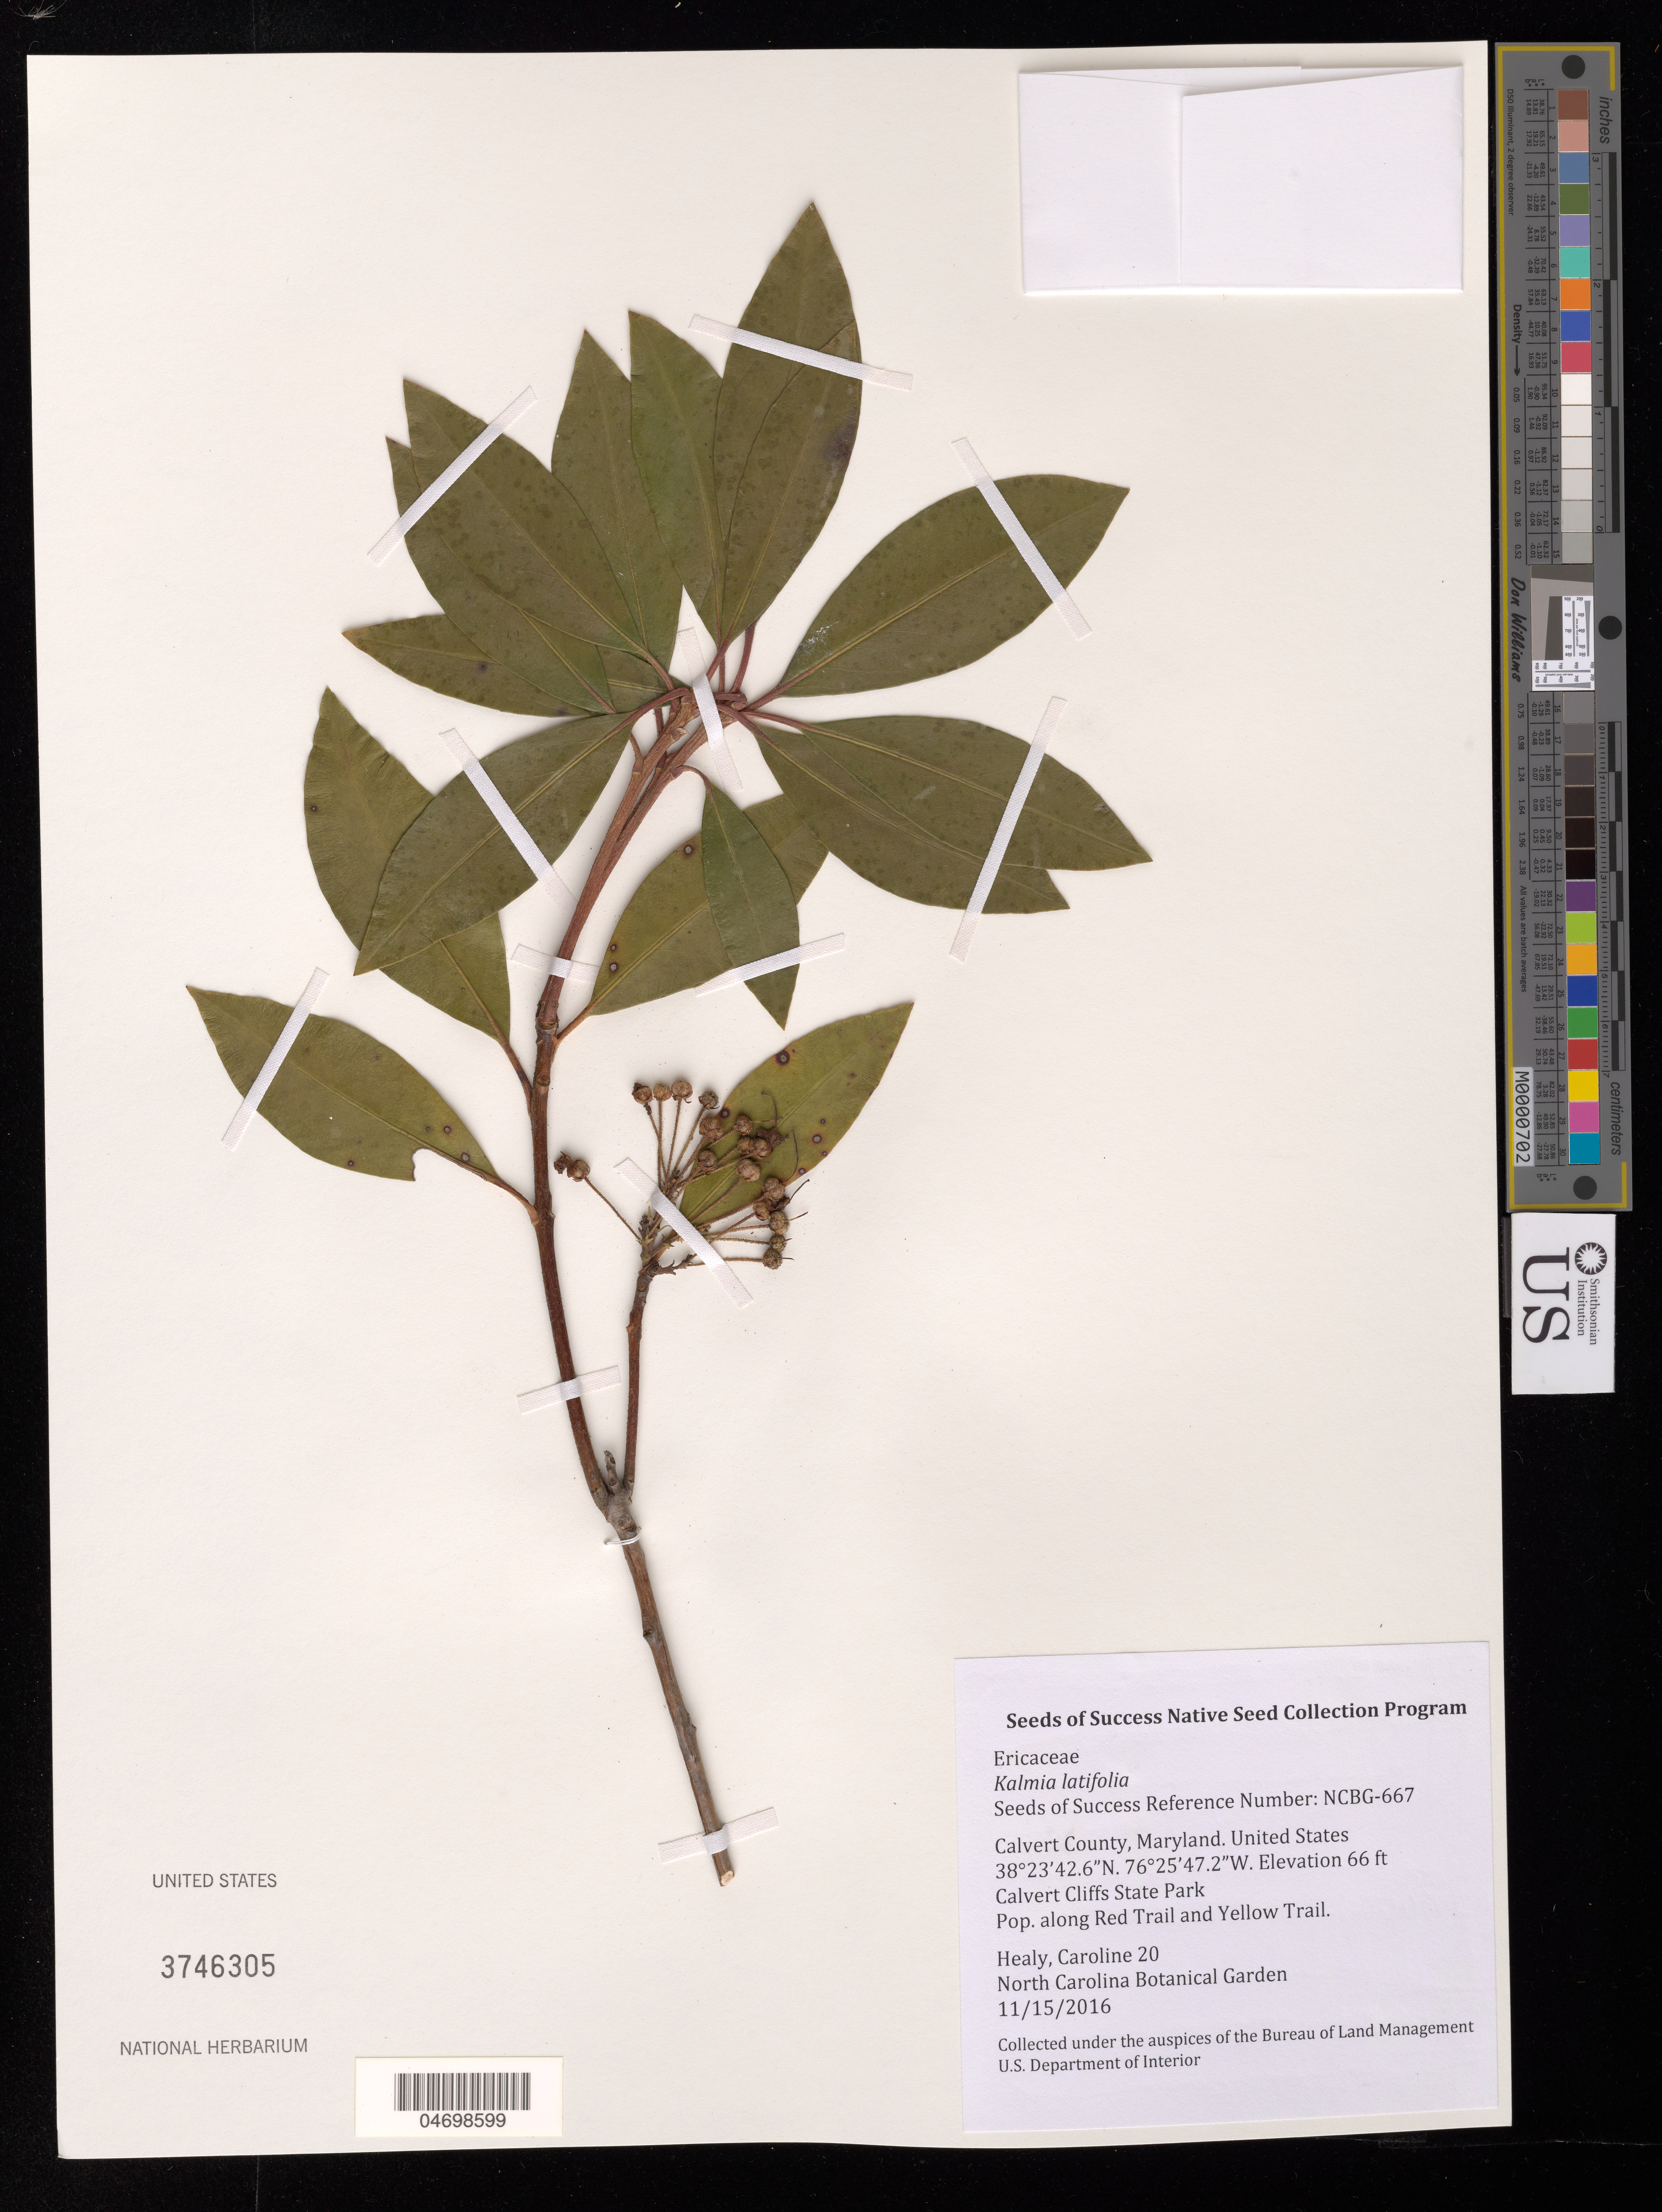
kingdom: Plantae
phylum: Tracheophyta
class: Magnoliopsida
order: Ericales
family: Ericaceae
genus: Kalmia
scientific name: Kalmia latifolia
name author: L.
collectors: C. Healy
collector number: NCBG-667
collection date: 2016-11-15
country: United States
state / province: Maryland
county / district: Calvert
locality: Calvert Cliffs State Park, Red Trail and Yellow Trail.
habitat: Piedmont Headwater Stream Forest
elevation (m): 20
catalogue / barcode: US 3746305